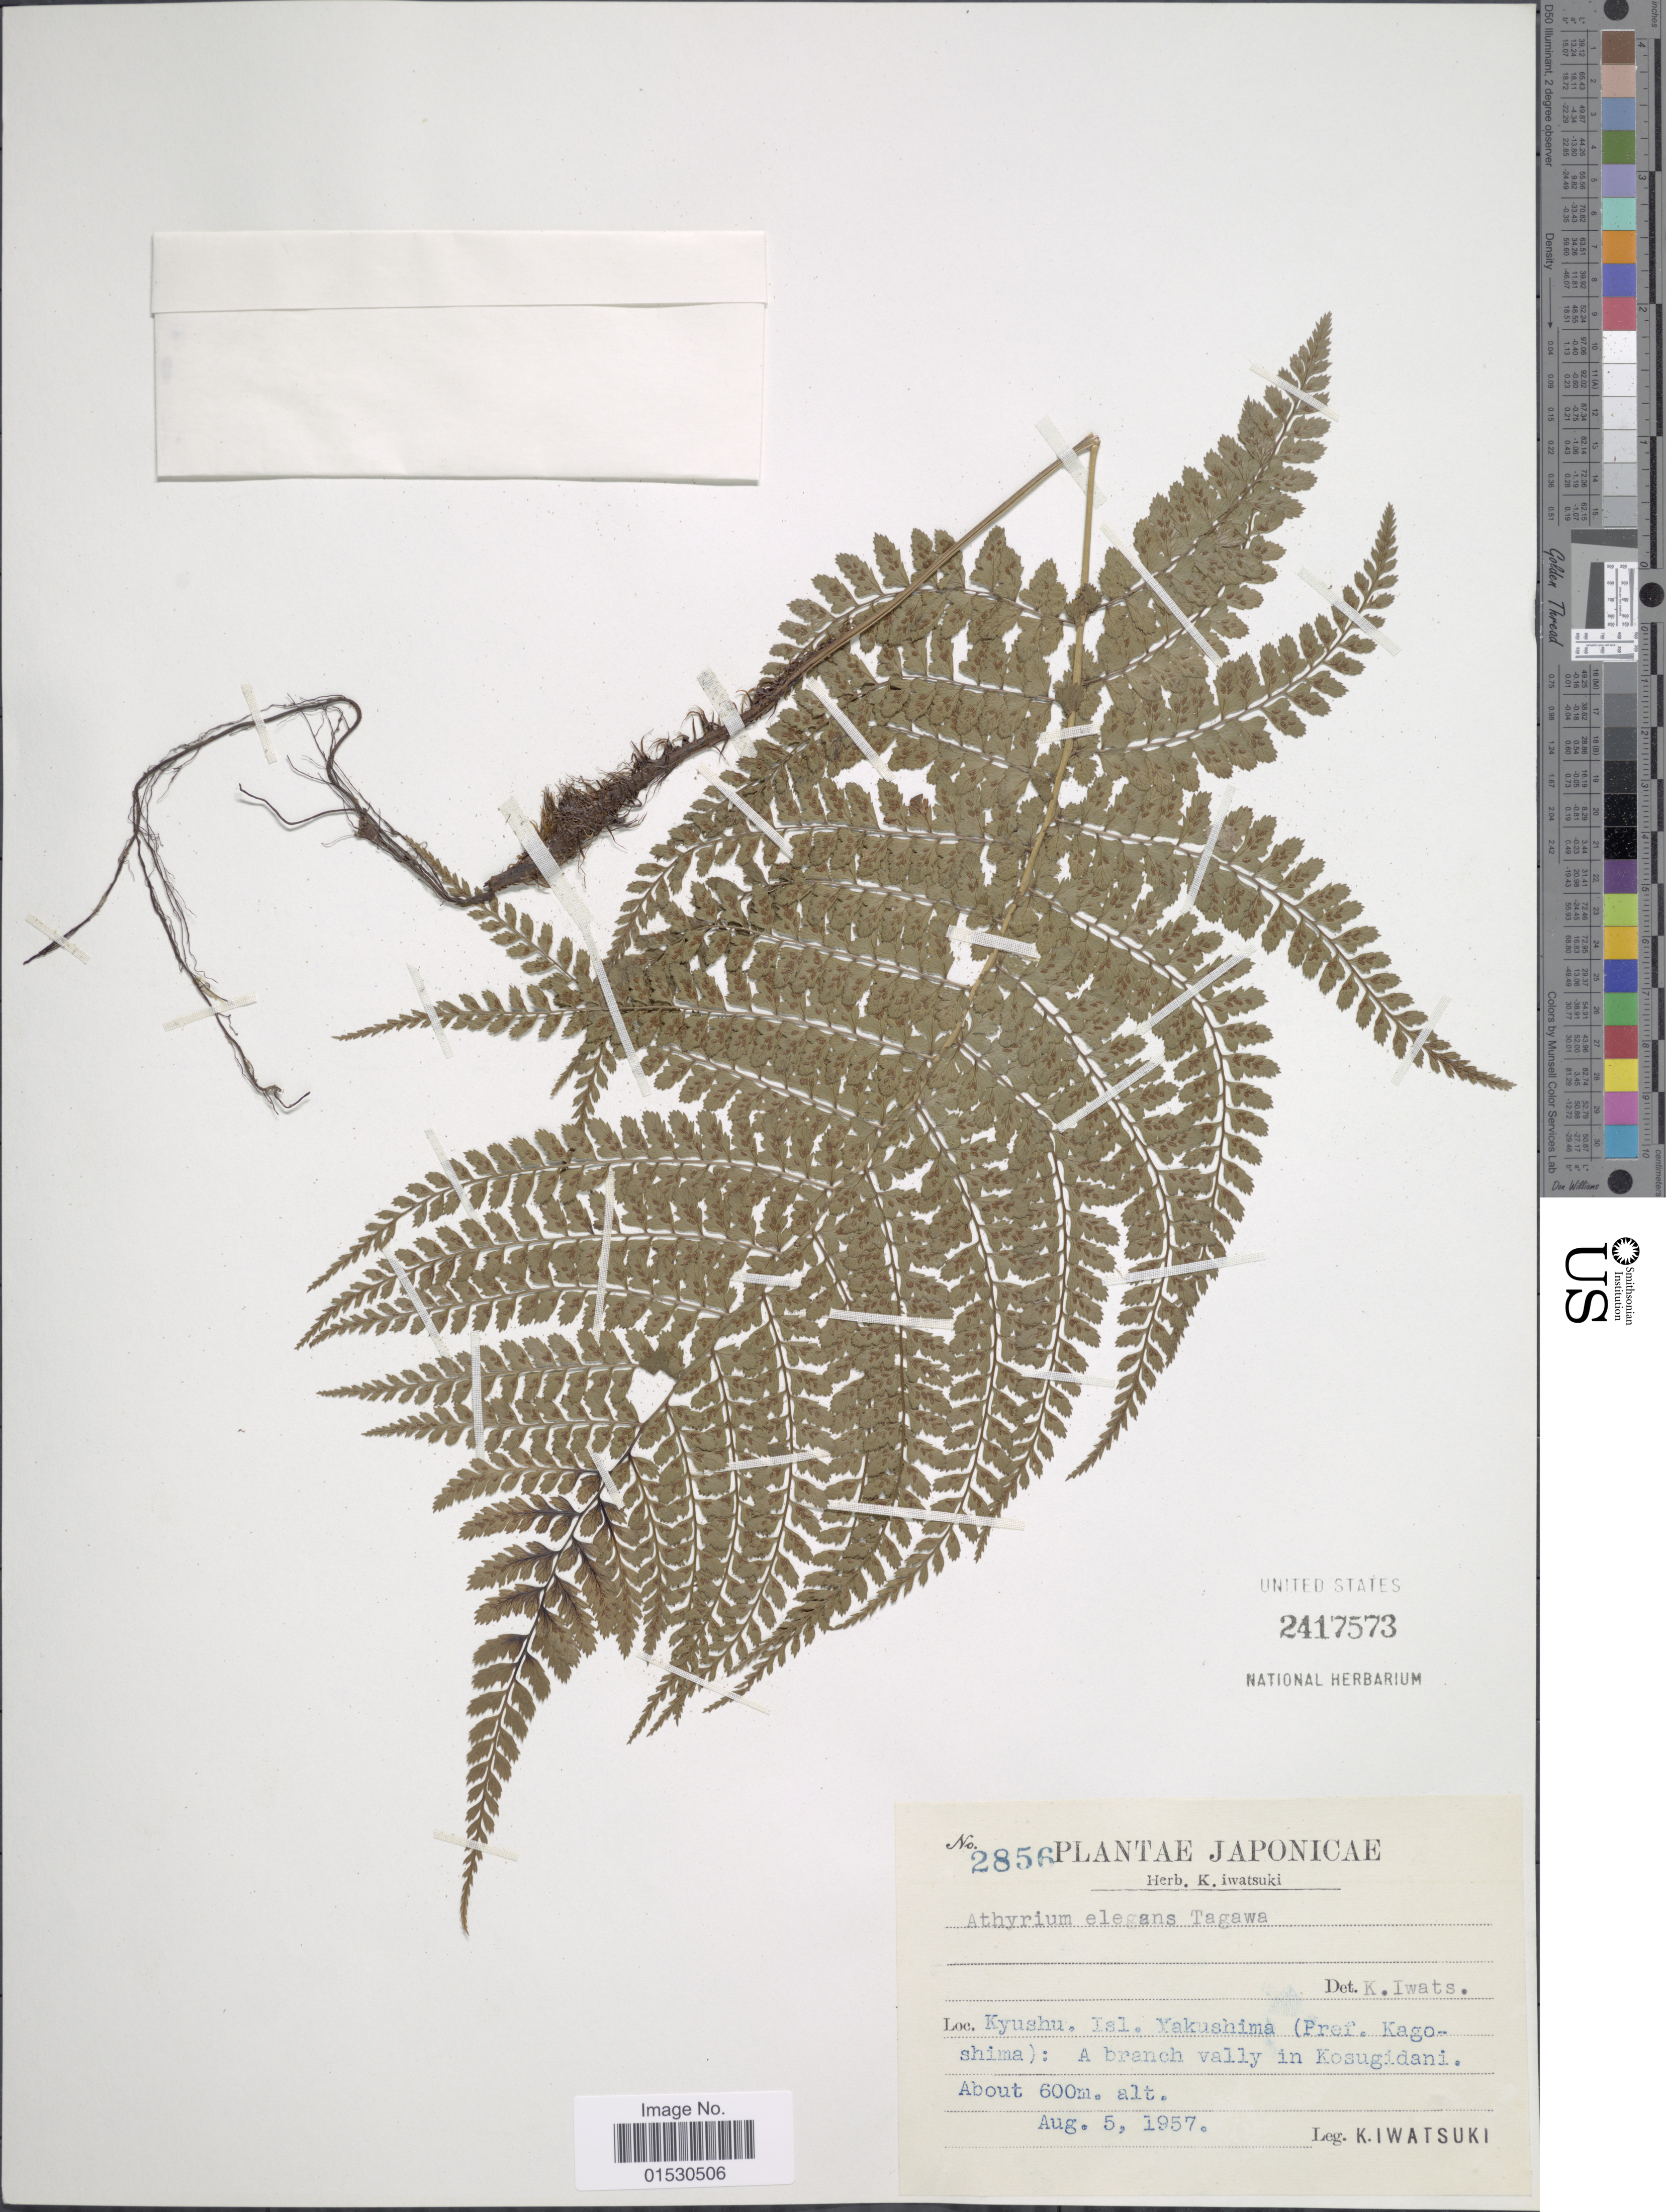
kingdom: Plantae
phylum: Tracheophyta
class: Polypodiopsida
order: Polypodiales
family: Athyriaceae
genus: Athyrium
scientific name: Athyrium delavayi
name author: Christ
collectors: K. Iwatsuki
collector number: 2856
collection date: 1957-08-05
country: Japan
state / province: Kagosima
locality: Kyushu. Isl. Yakushima: A branch valley in Kosugidani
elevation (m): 600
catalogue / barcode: US 2417573